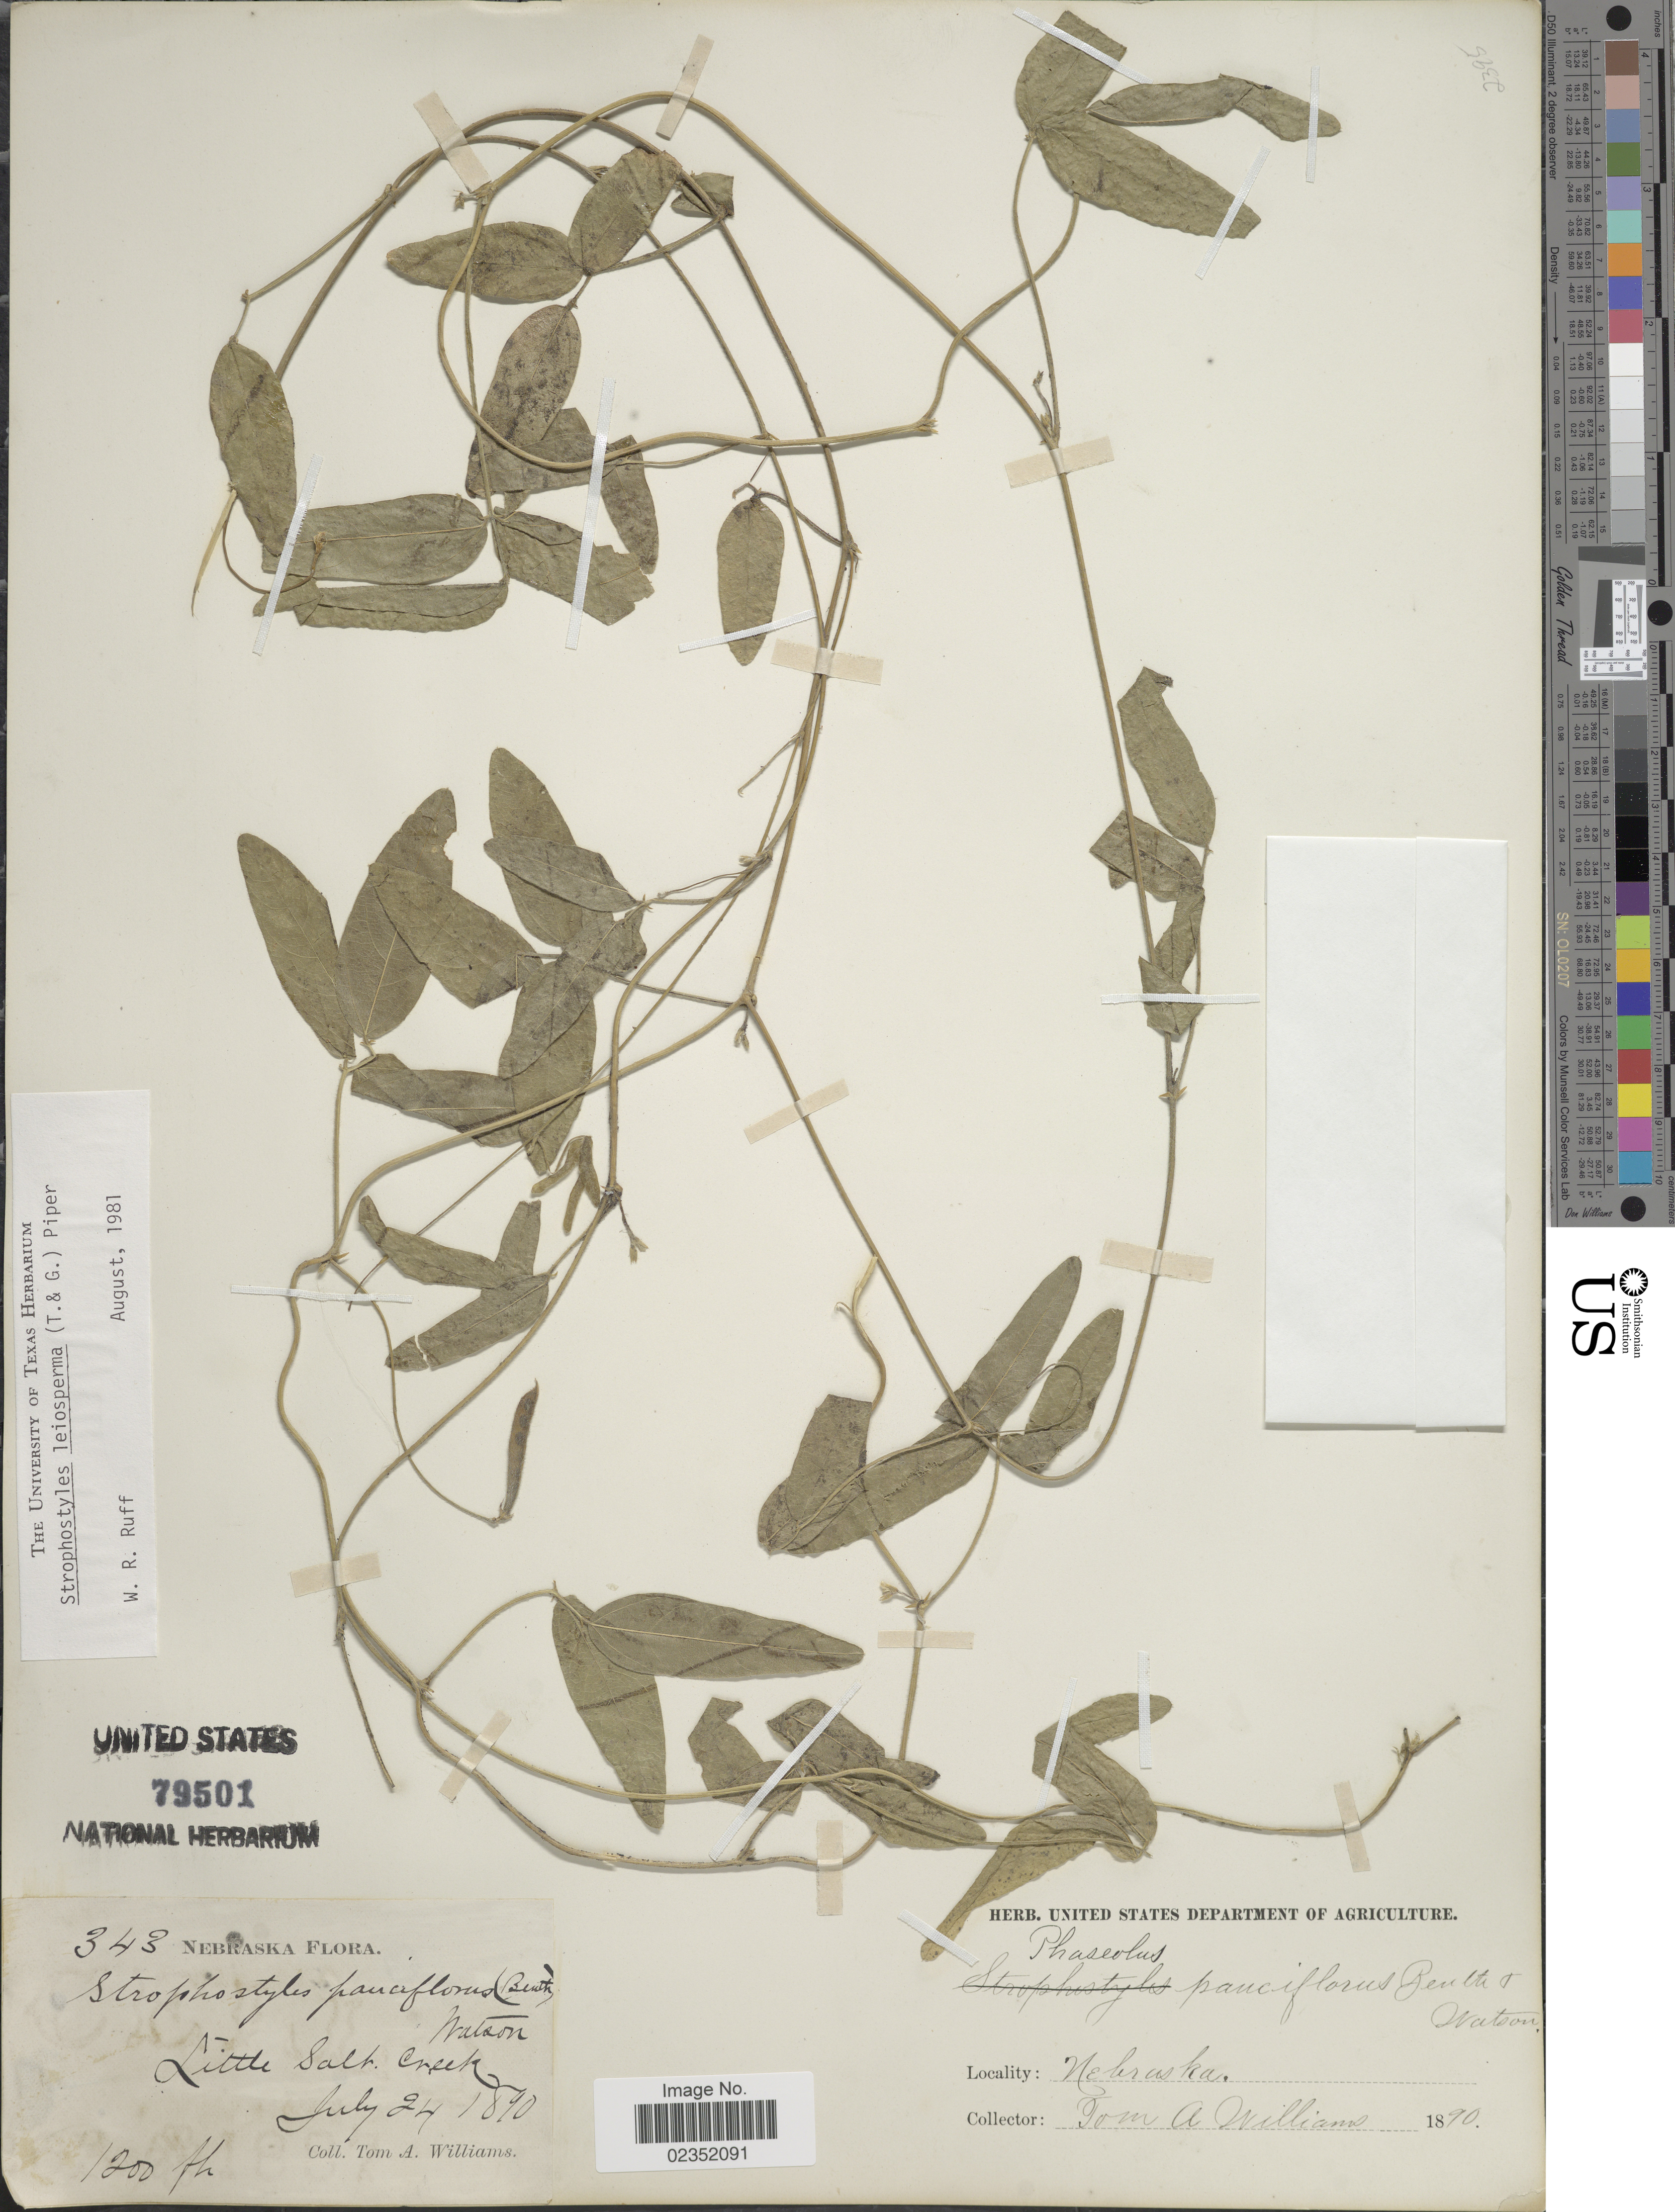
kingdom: Plantae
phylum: Tracheophyta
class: Magnoliopsida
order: Fabales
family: Fabaceae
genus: Strophostyles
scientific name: Strophostyles leiosperma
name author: (Torr. & A. Gray) Piper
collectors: T. A. Williams (herbarium)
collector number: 343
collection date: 1890-07-24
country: United States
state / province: Nebraska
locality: Little Salt Creek.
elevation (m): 366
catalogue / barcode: US 79501